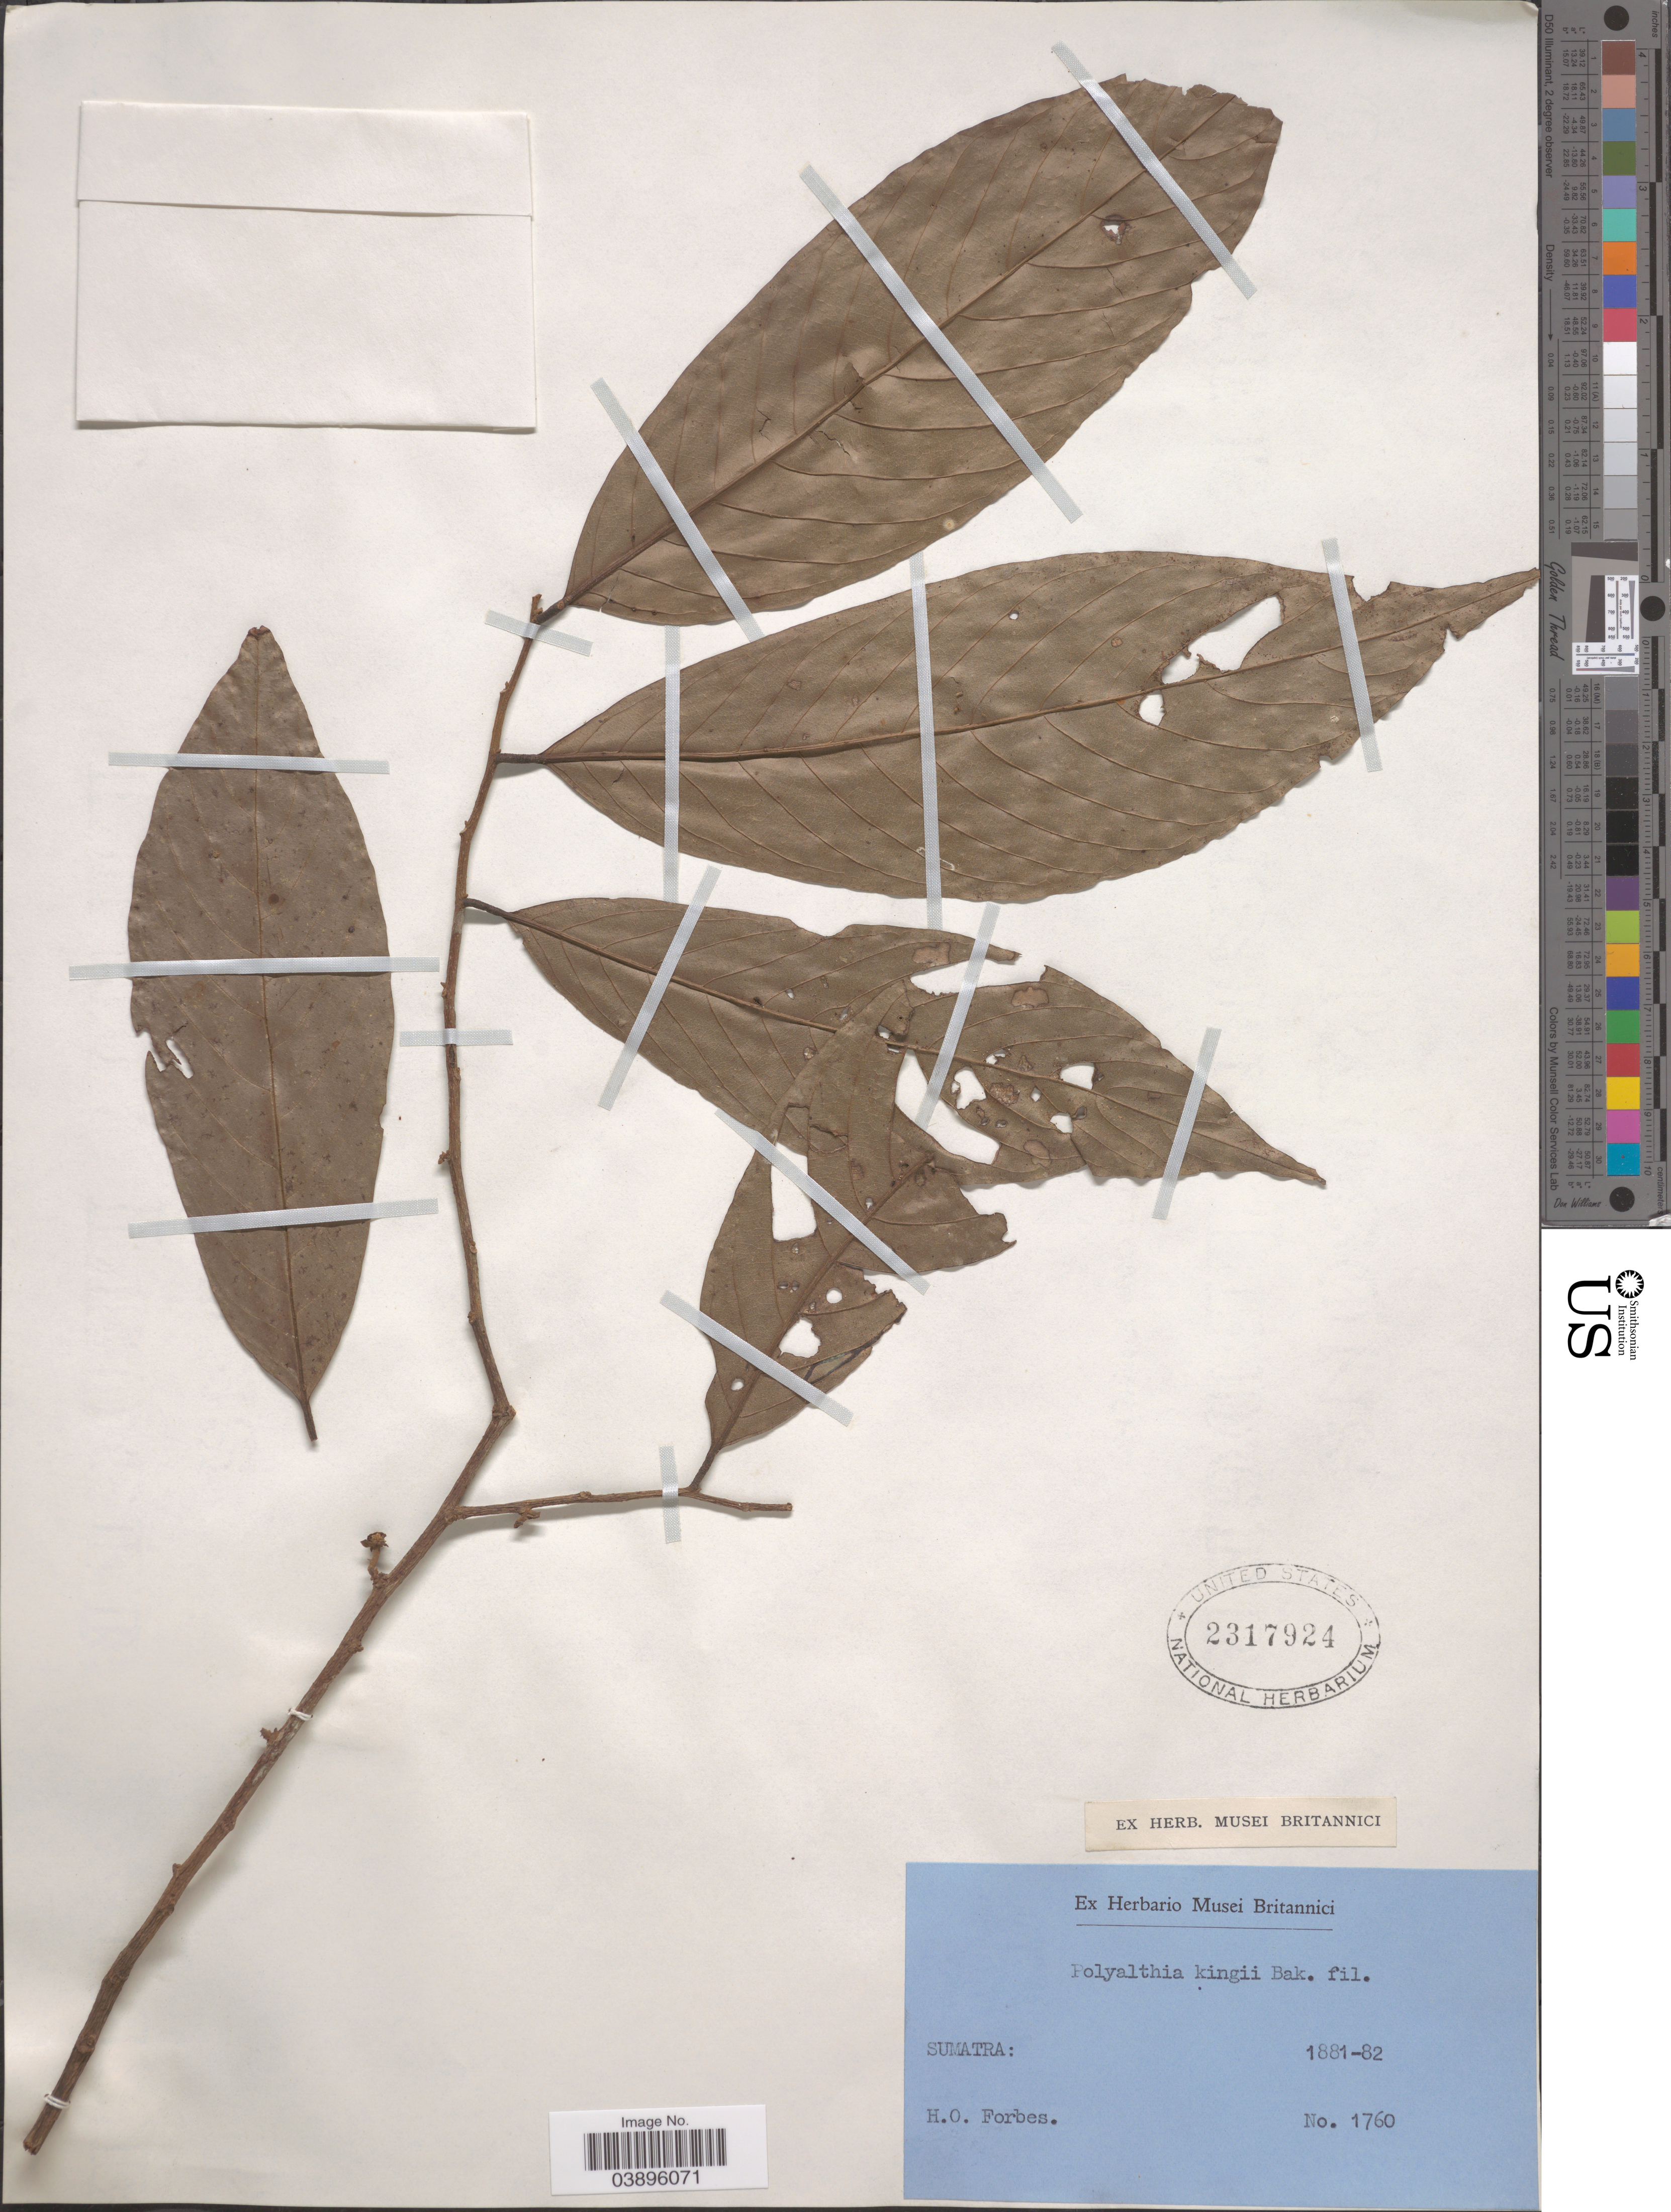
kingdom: Plantae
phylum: Tracheophyta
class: Magnoliopsida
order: Magnoliales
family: Annonaceae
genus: Monoon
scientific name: Monoon kingii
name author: (Baker f.) B. Xue & R.M.K. Saunders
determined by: Wagner, W. L., (BOT), Smithsonian Institution - National Museum of Natural History (UNITED STATES)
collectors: H. O. Forbes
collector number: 1760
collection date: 1881/1882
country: Indonesia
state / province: Sumatra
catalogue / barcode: US 2317924